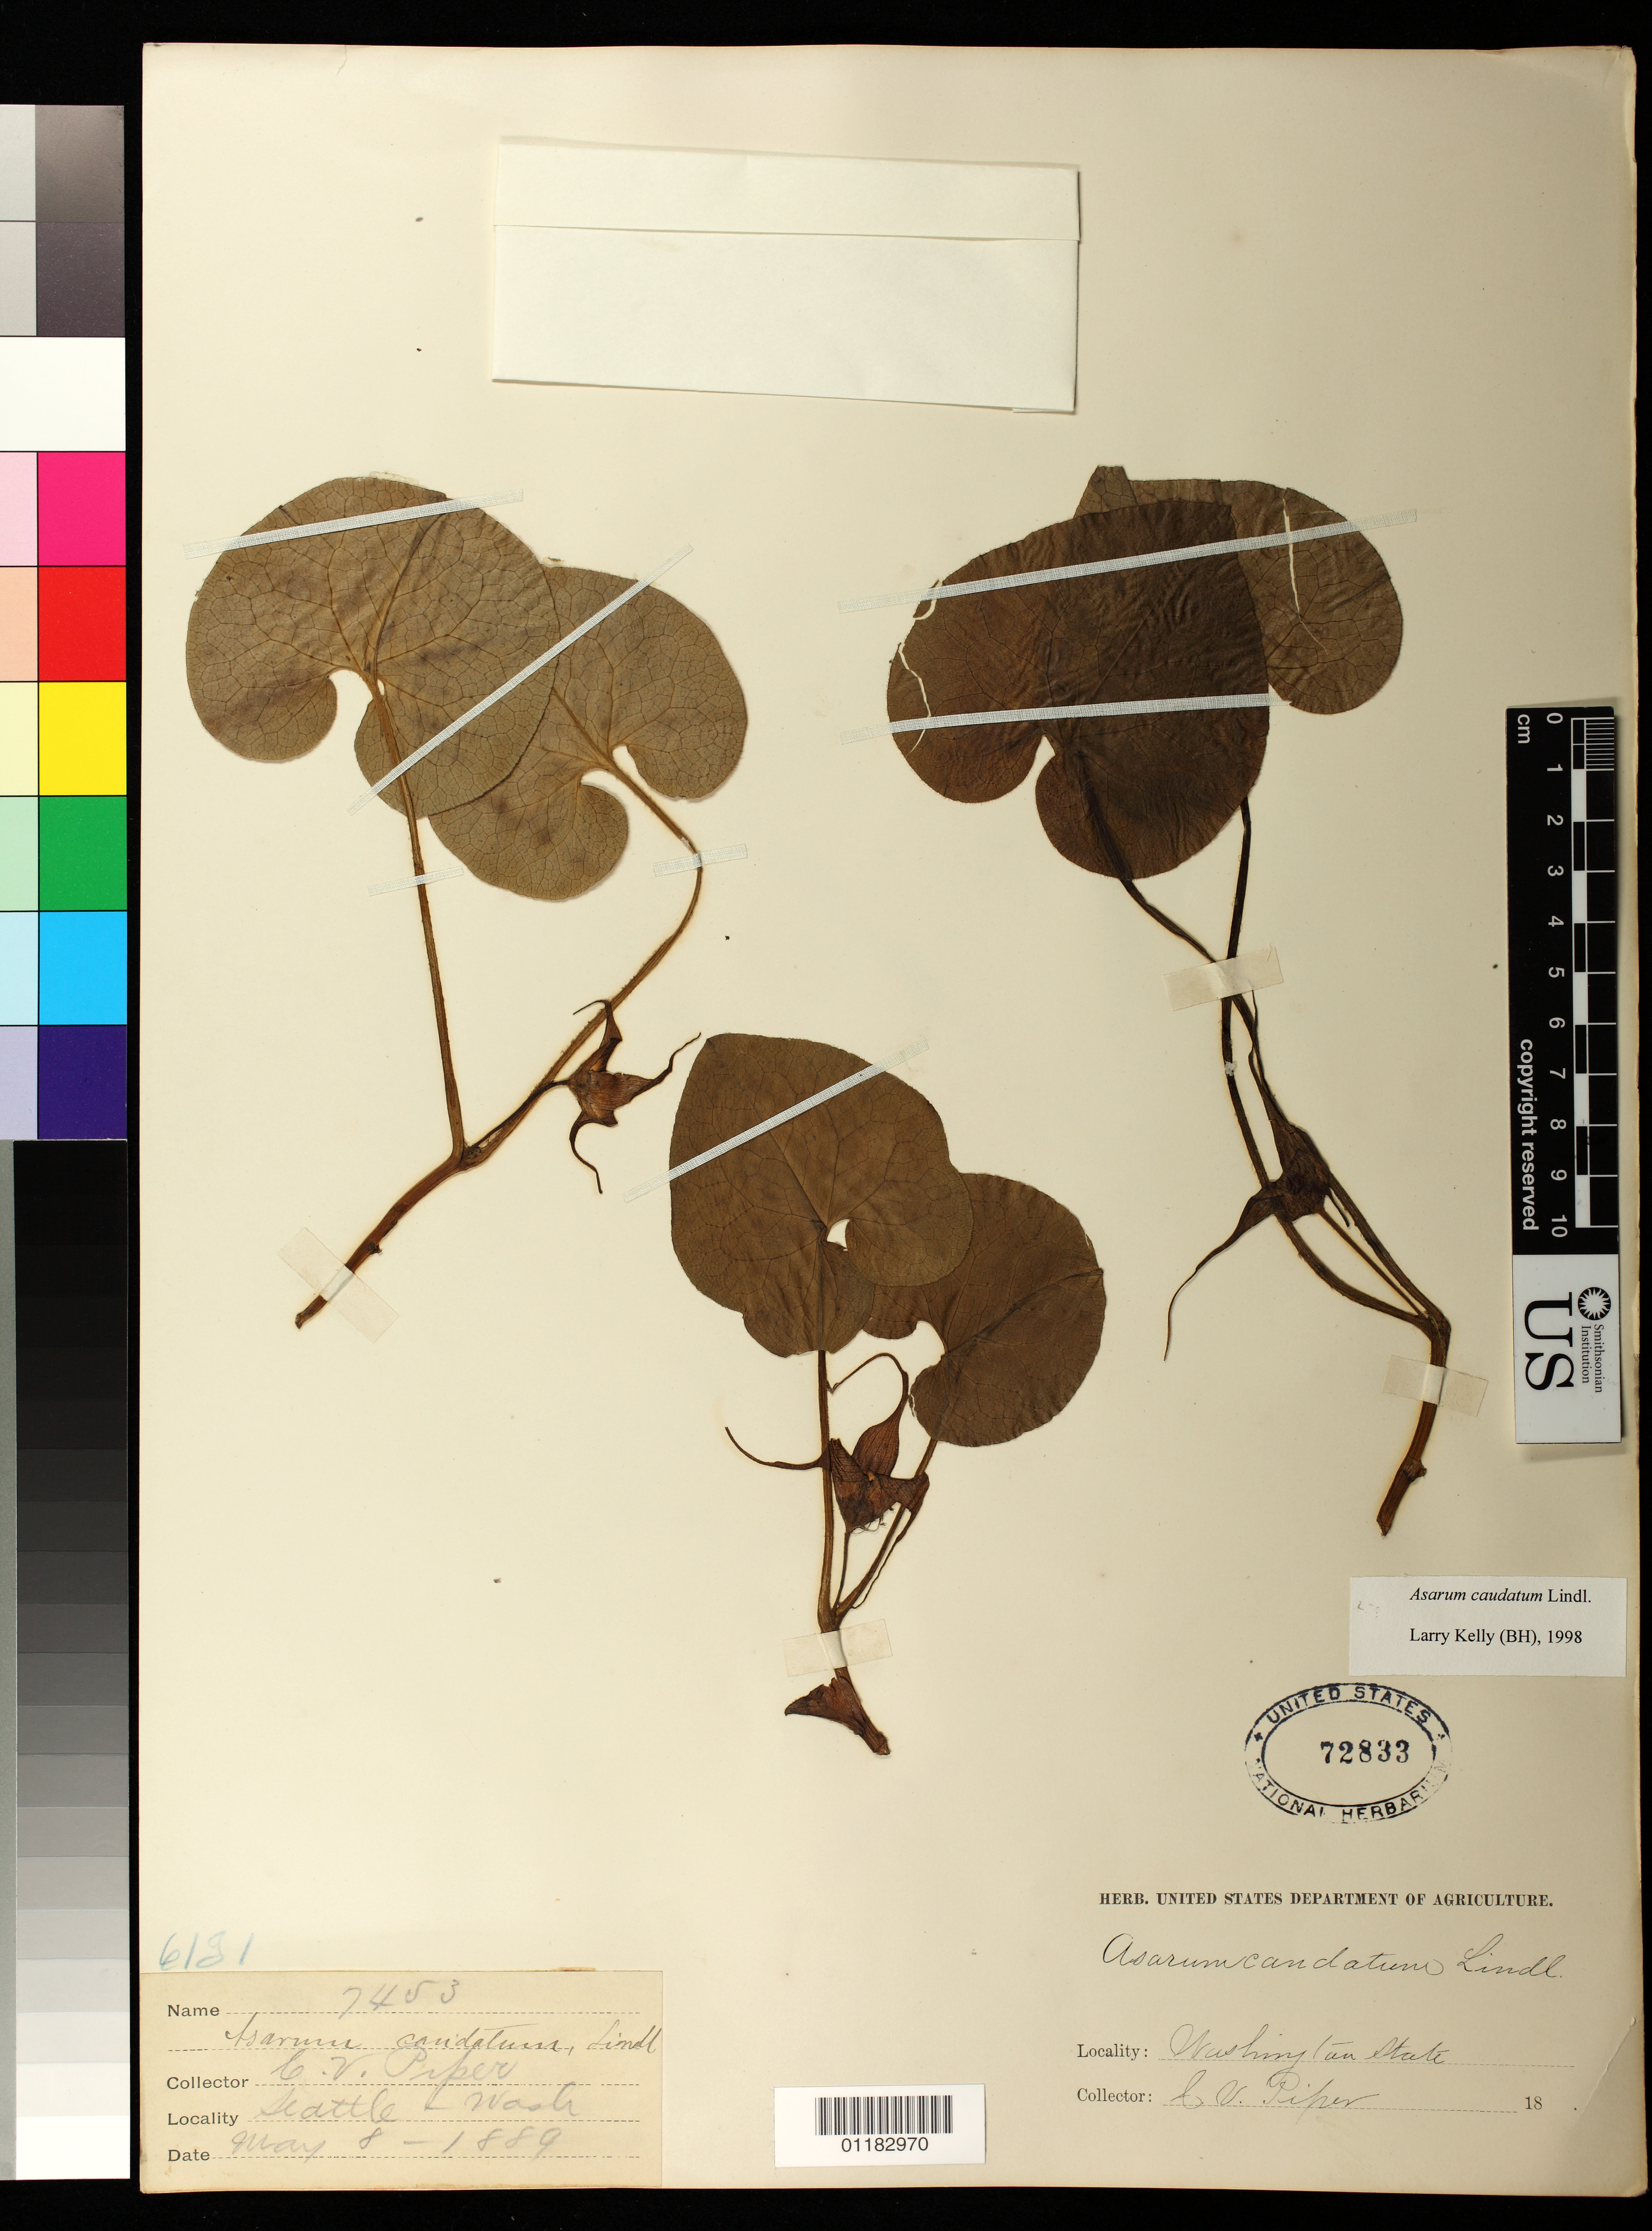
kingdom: Plantae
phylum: Tracheophyta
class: Magnoliopsida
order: Piperales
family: Aristolochiaceae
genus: Asarum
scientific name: Asarum canadense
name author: L.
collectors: C. V. Piper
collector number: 7453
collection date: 1889-05-08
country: United States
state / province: Washington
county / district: King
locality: Seattle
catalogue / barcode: US 72833